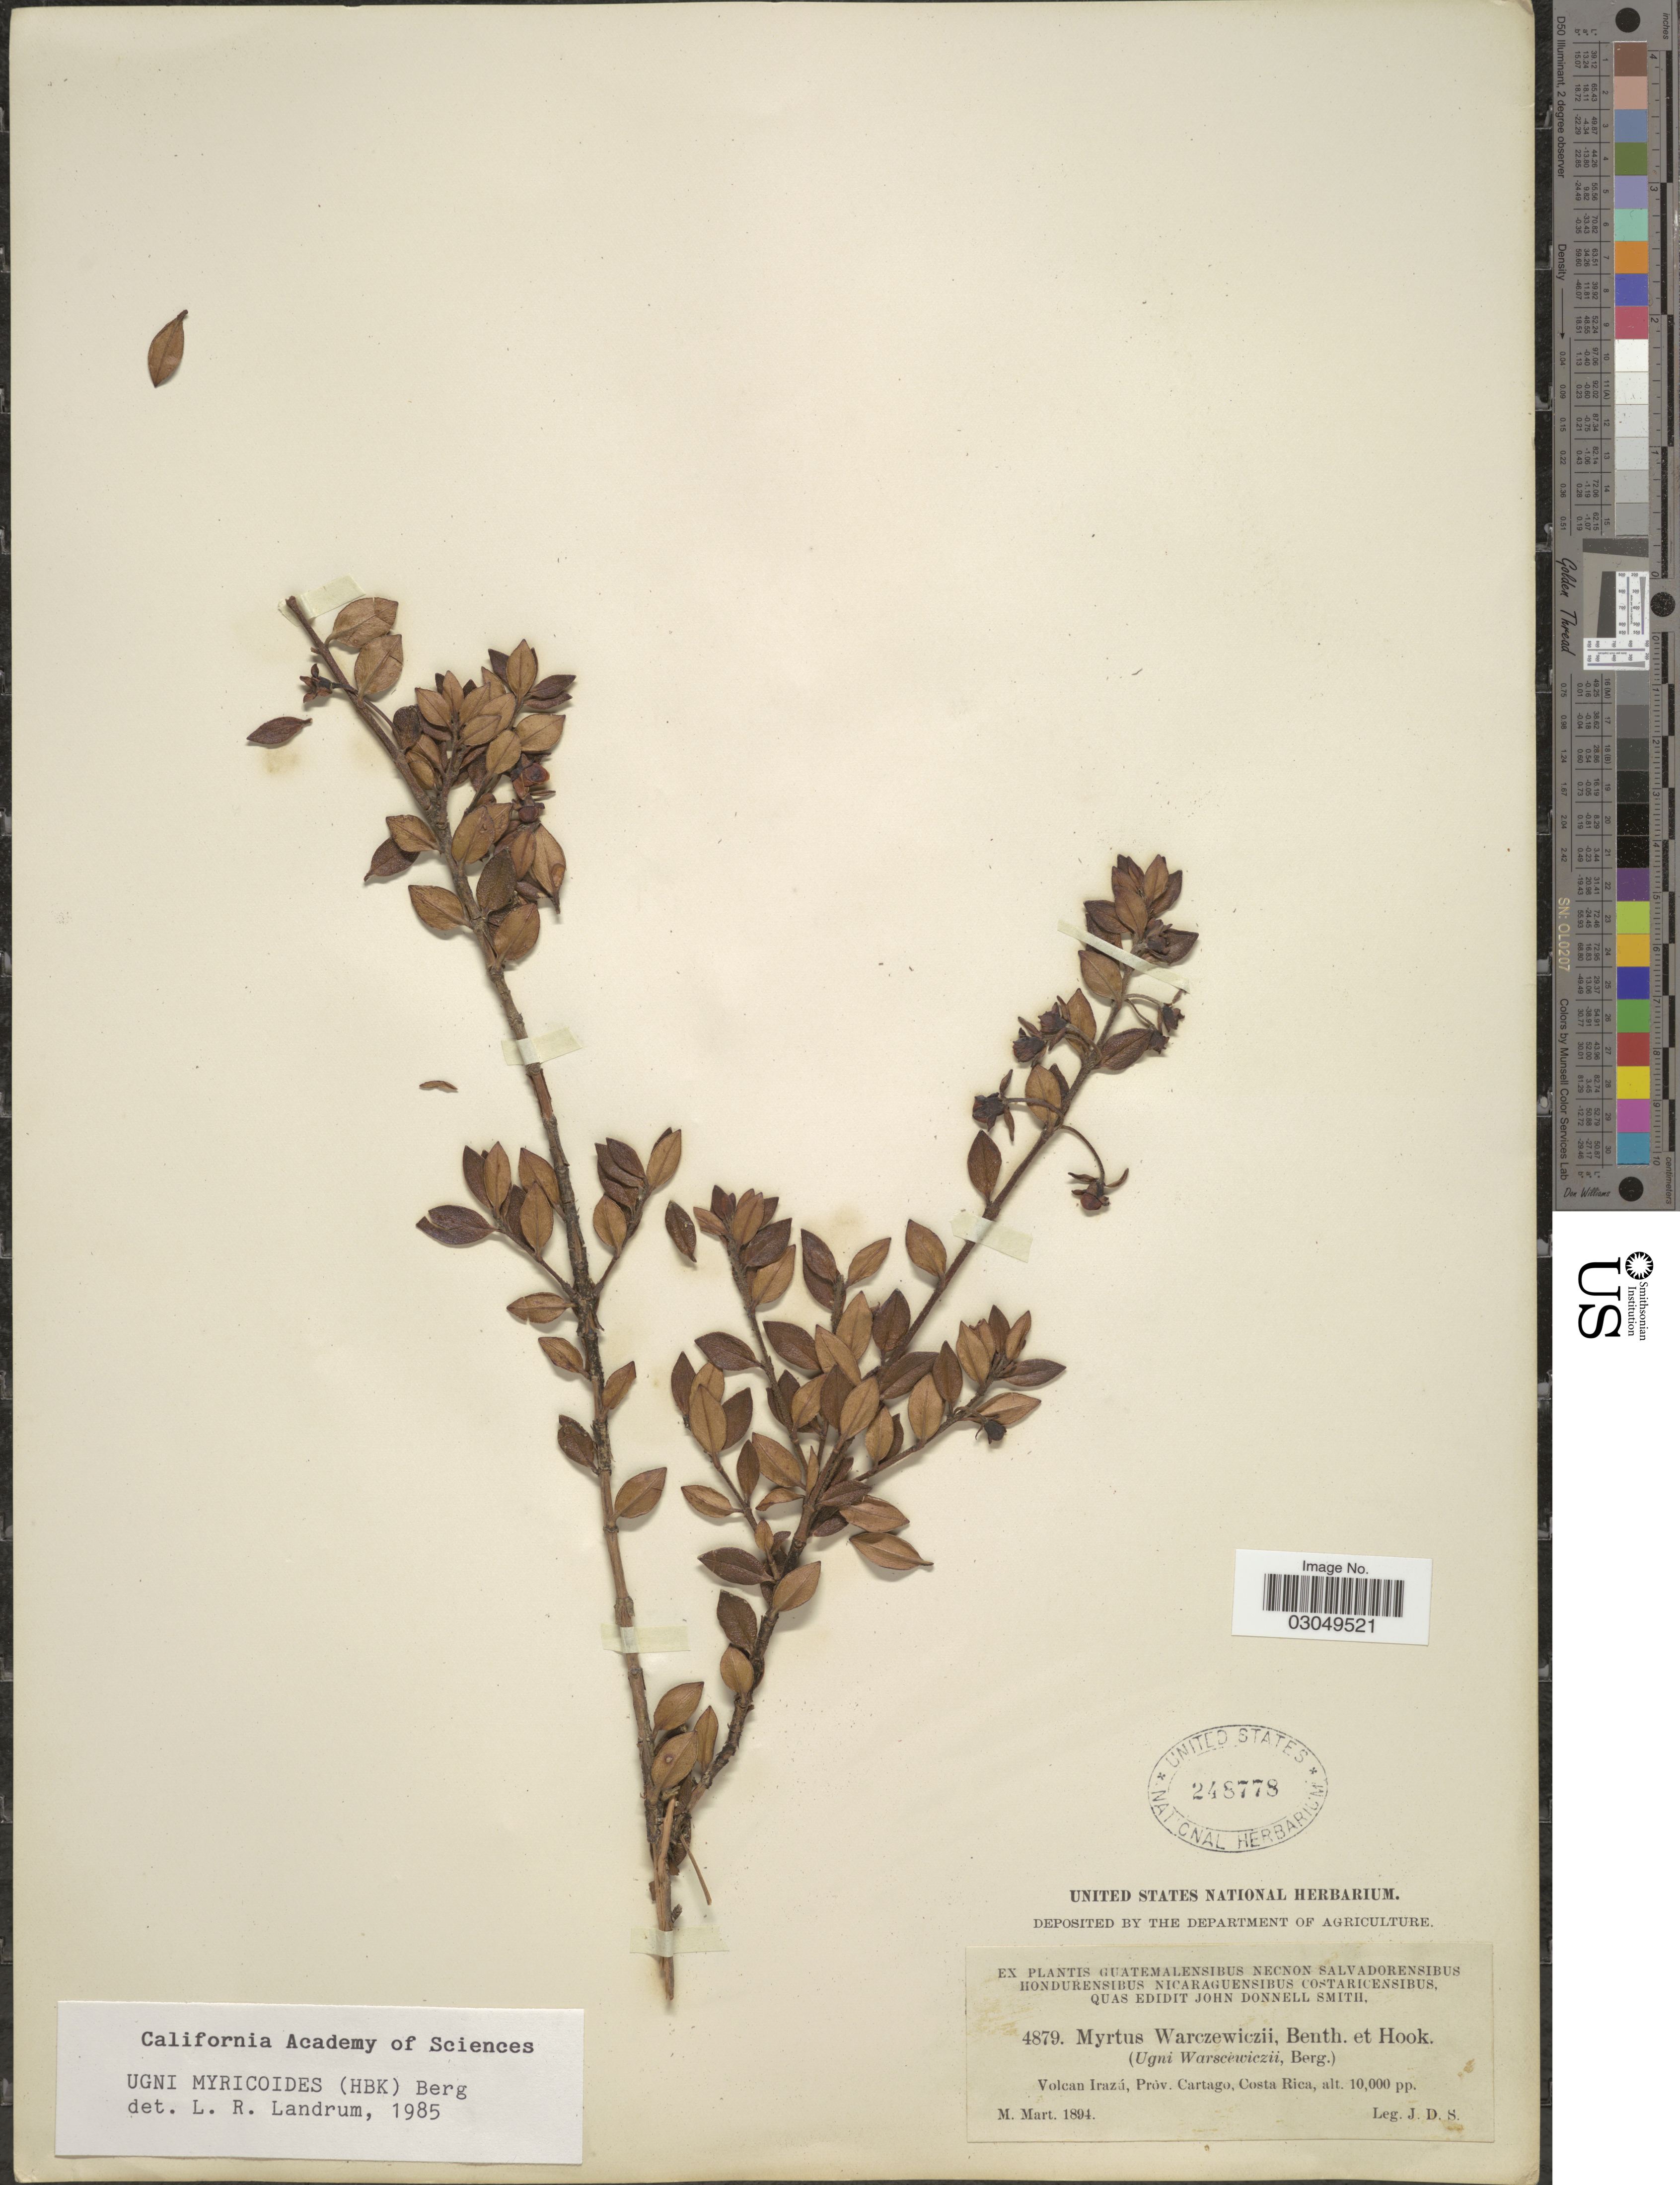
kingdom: Plantae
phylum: Tracheophyta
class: Magnoliopsida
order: Myrtales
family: Myrtaceae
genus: Ugni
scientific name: Ugni myricoides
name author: (Kunth) O. Berg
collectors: J. Donnell Smith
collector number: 4879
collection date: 1894-03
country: Costa Rica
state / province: Cartago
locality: Volcan Irazú.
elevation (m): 3048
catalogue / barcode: US 248778